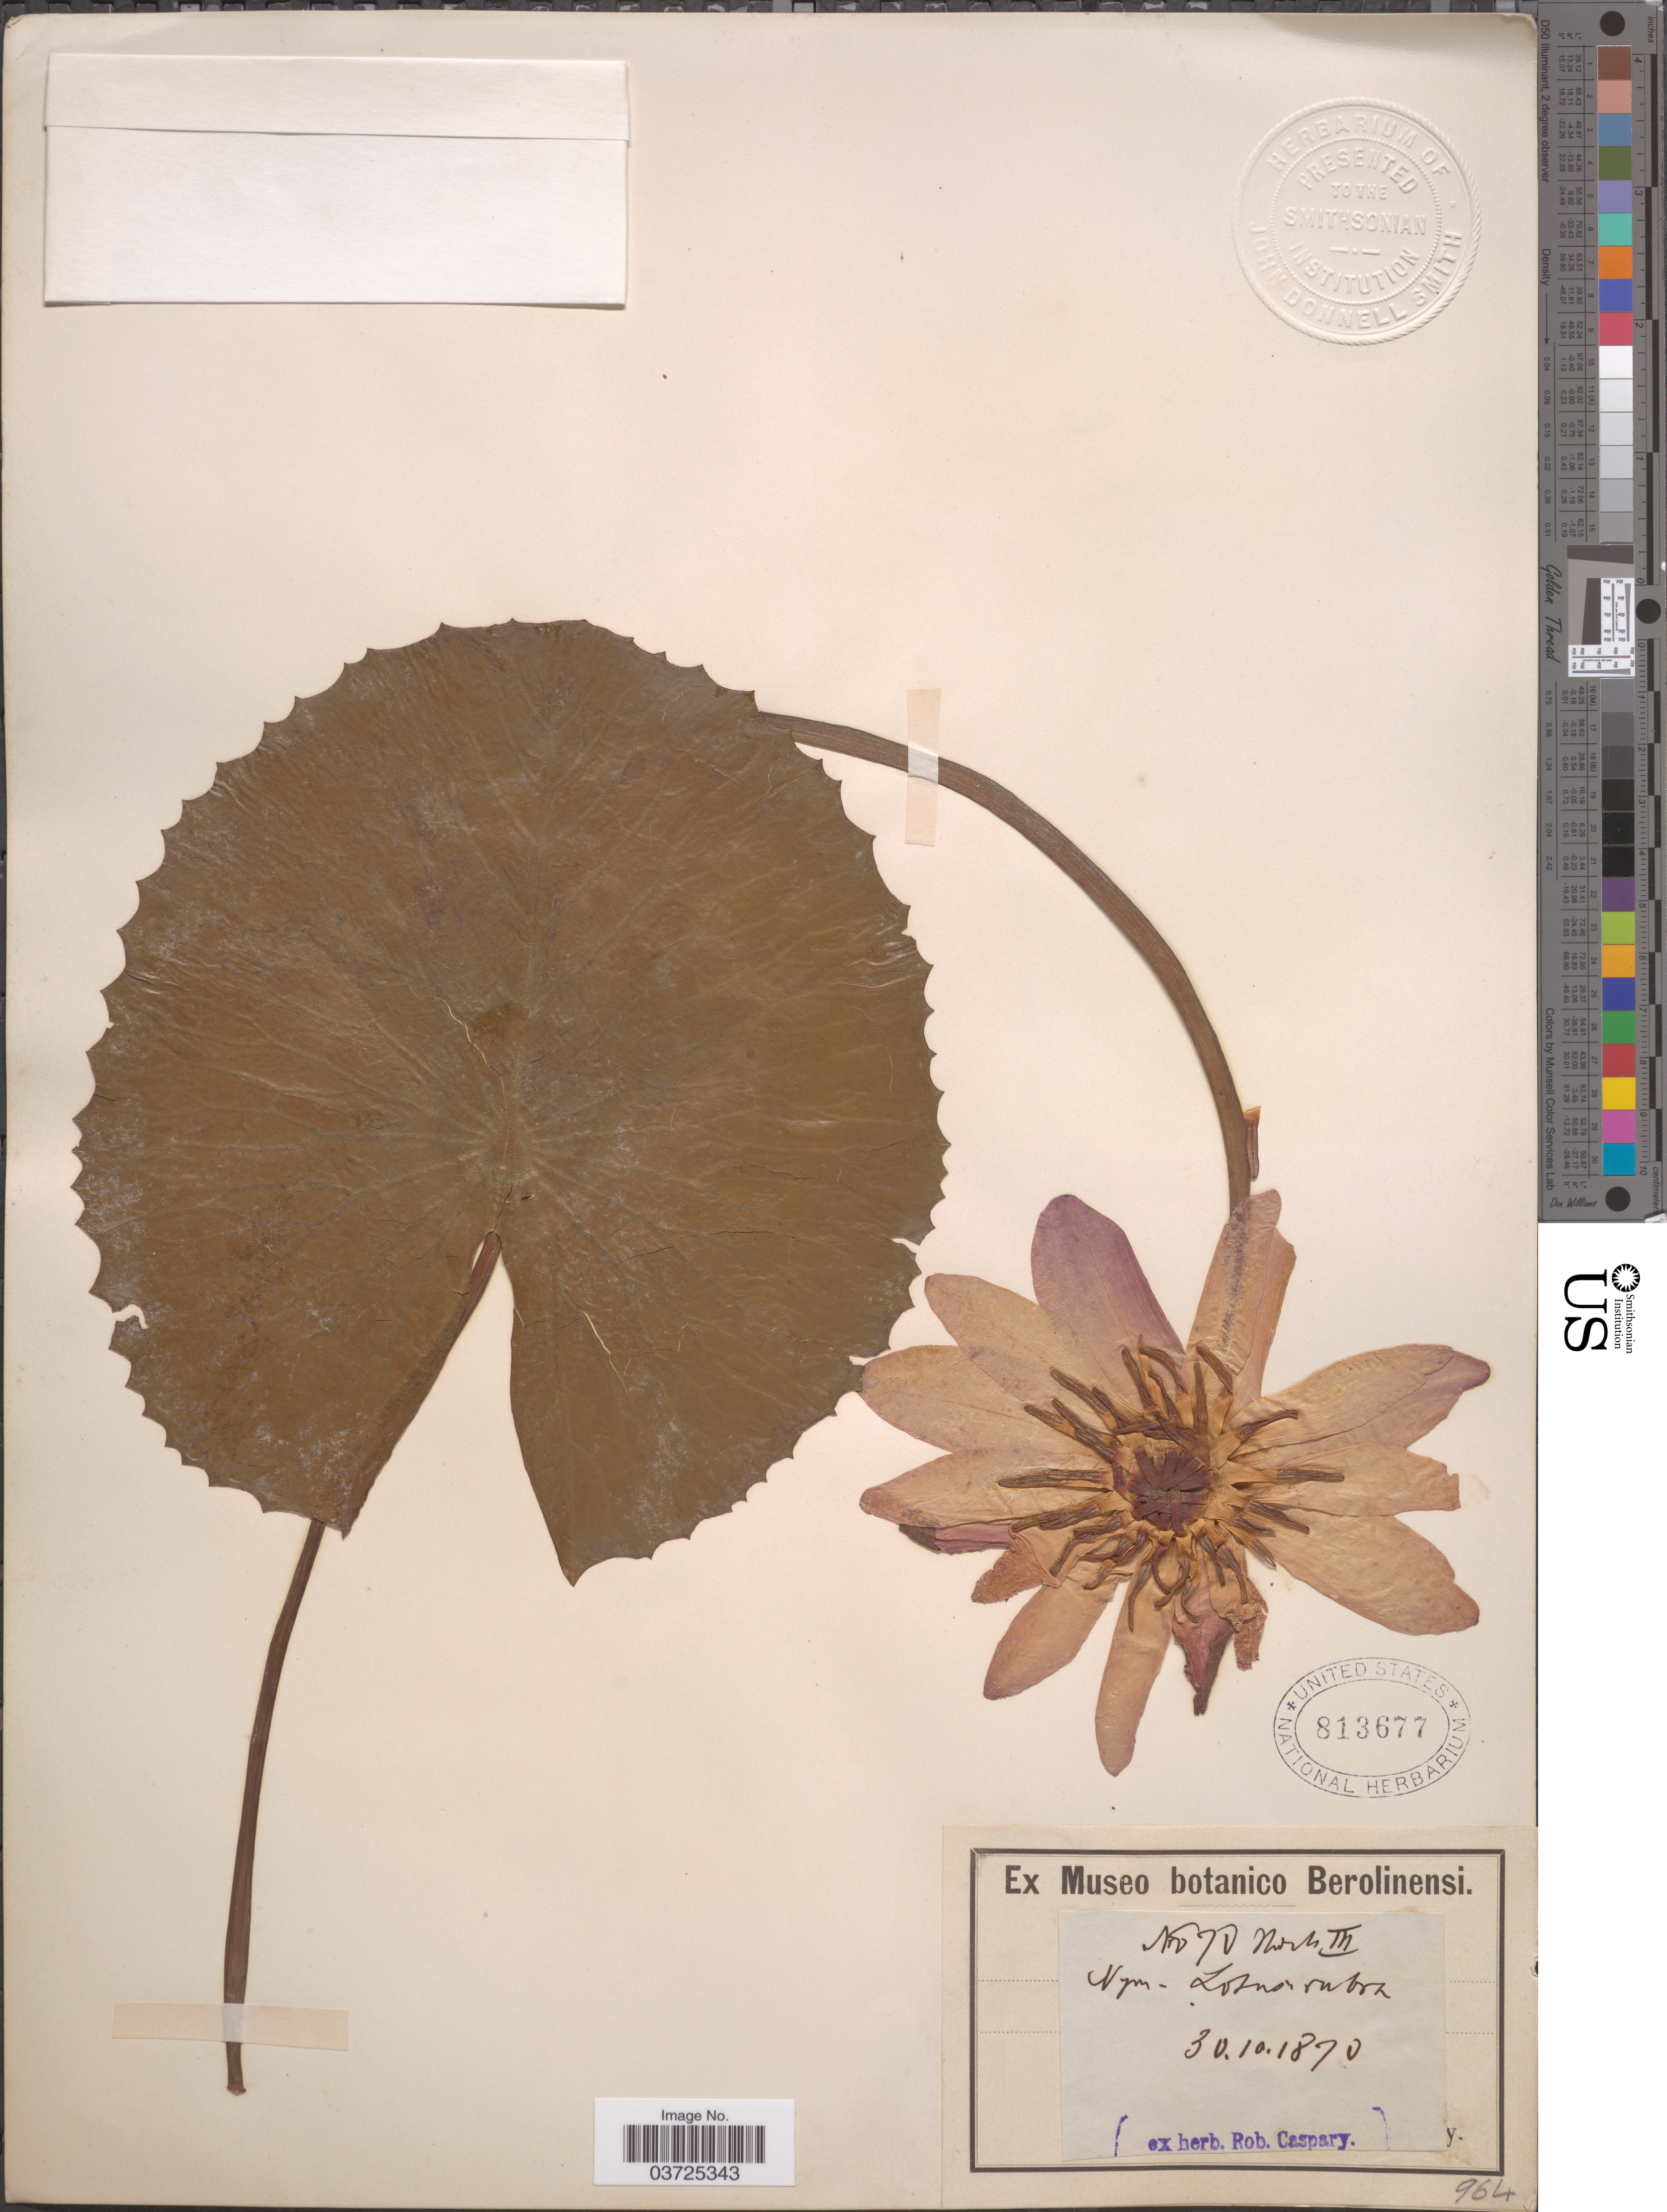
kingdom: Plantae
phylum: Tracheophyta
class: Magnoliopsida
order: Nymphaeales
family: Nymphaeaceae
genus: Nymphaea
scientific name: Nymphaea lotus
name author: L.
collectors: ex herb. Rob. Caspary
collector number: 964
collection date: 1870-10-30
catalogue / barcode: US 813677